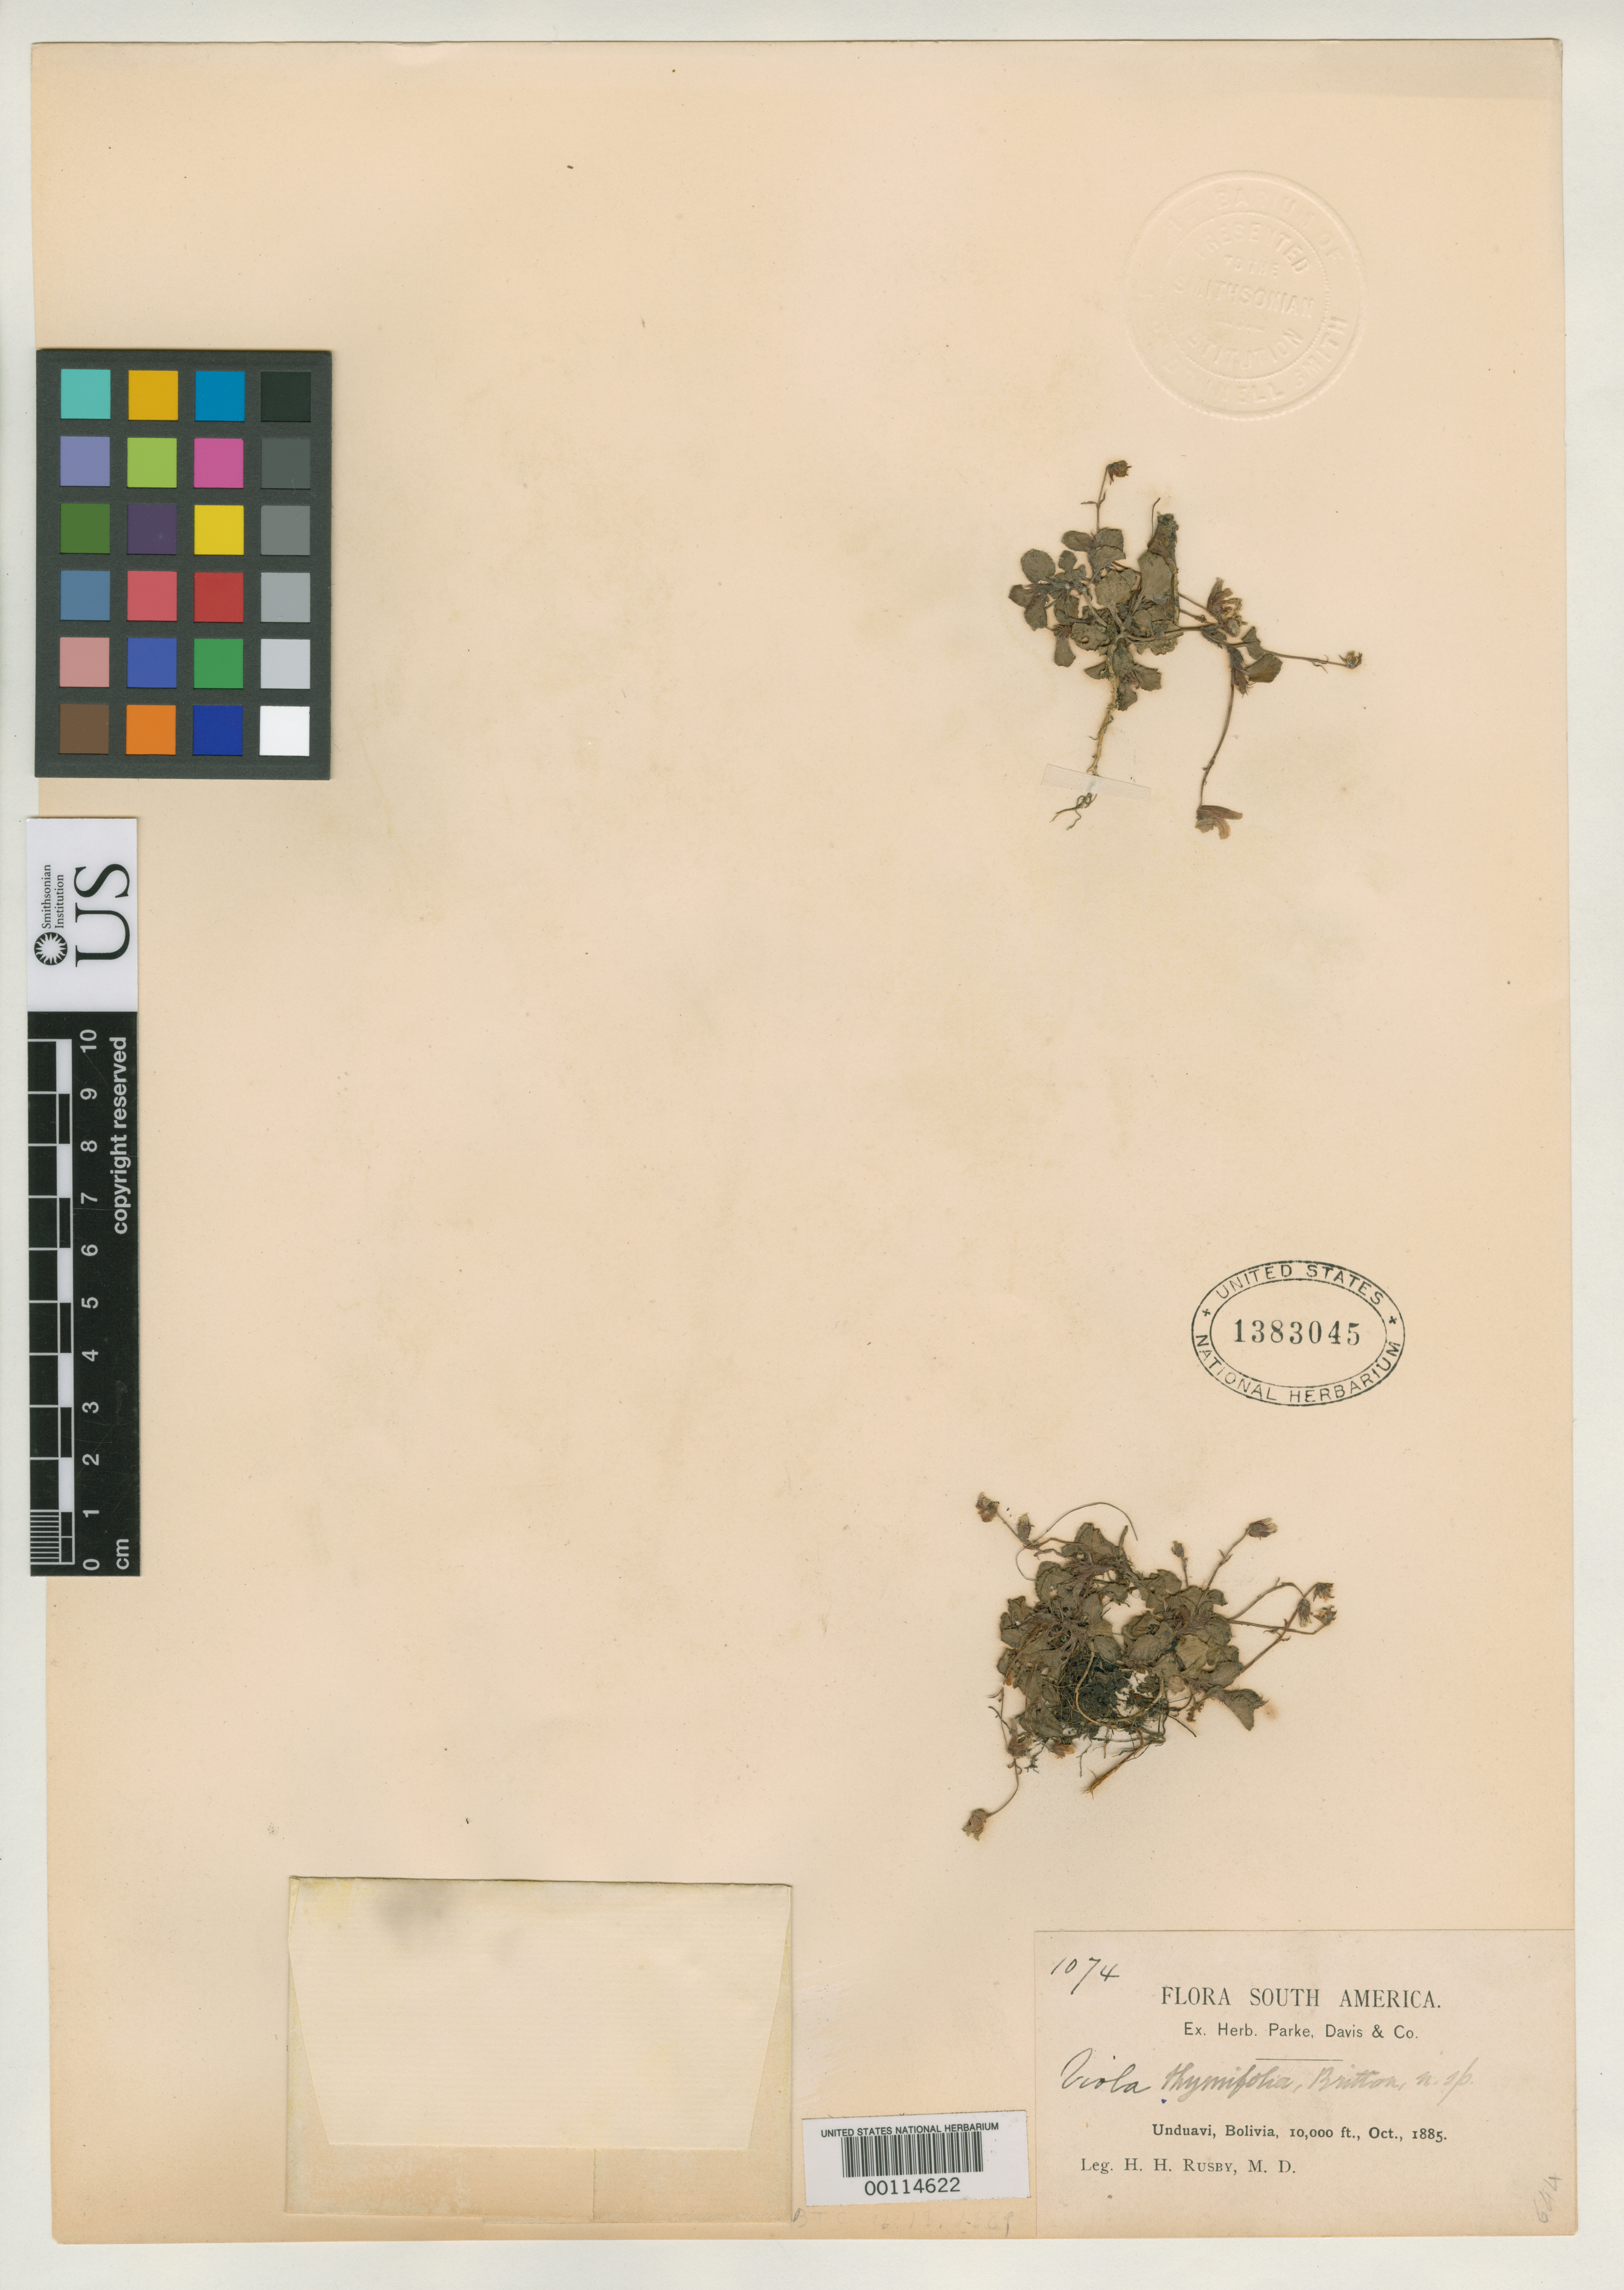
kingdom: Plantae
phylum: Tracheophyta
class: Magnoliopsida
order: Malpighiales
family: Violaceae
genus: Viola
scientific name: Viola thymifolia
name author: Britton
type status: Type Collection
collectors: H. H. Rusby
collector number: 1074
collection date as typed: Oct., 1885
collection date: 1885-10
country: Bolivia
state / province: La Paz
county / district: Nor Yungas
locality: Unduavi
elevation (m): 3048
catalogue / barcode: US 1383045